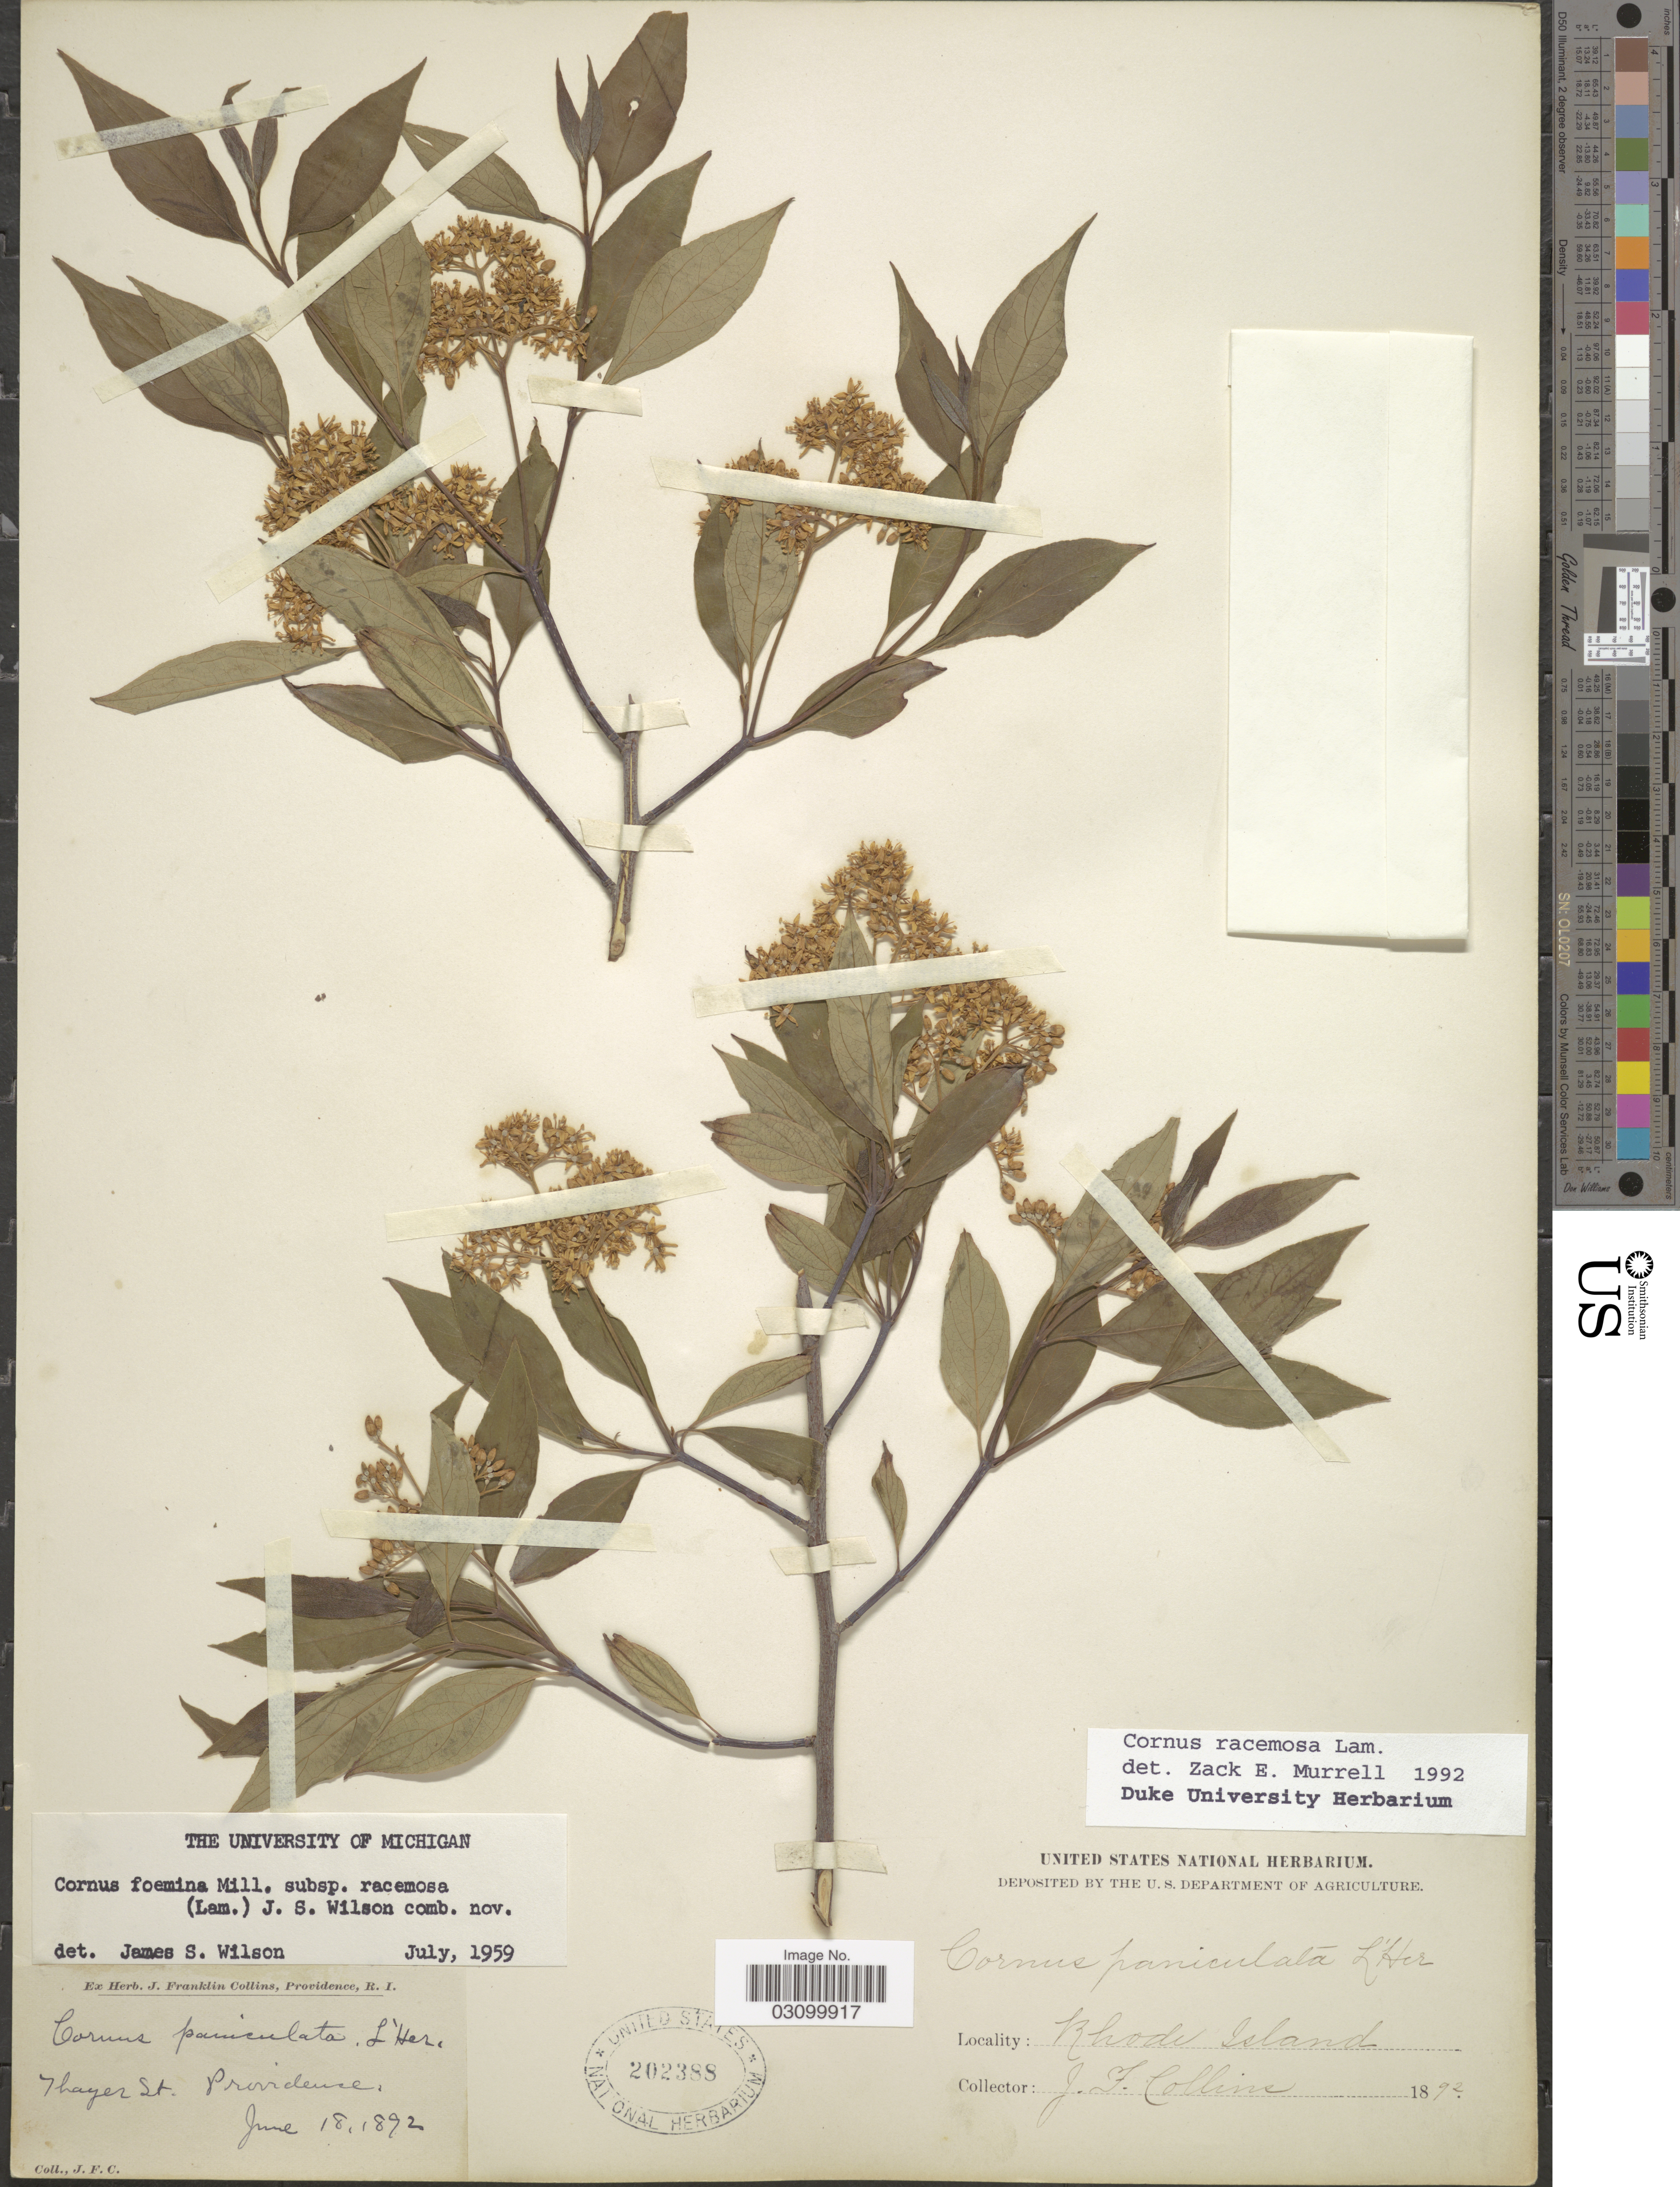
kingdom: Plantae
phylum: Tracheophyta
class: Magnoliopsida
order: Cornales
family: Cornaceae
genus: Cornus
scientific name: Cornus racemosa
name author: Lam.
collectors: J. Collins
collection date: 1892-06-18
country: United States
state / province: Rhode Island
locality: Thayer St. Providence.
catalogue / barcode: US 202388